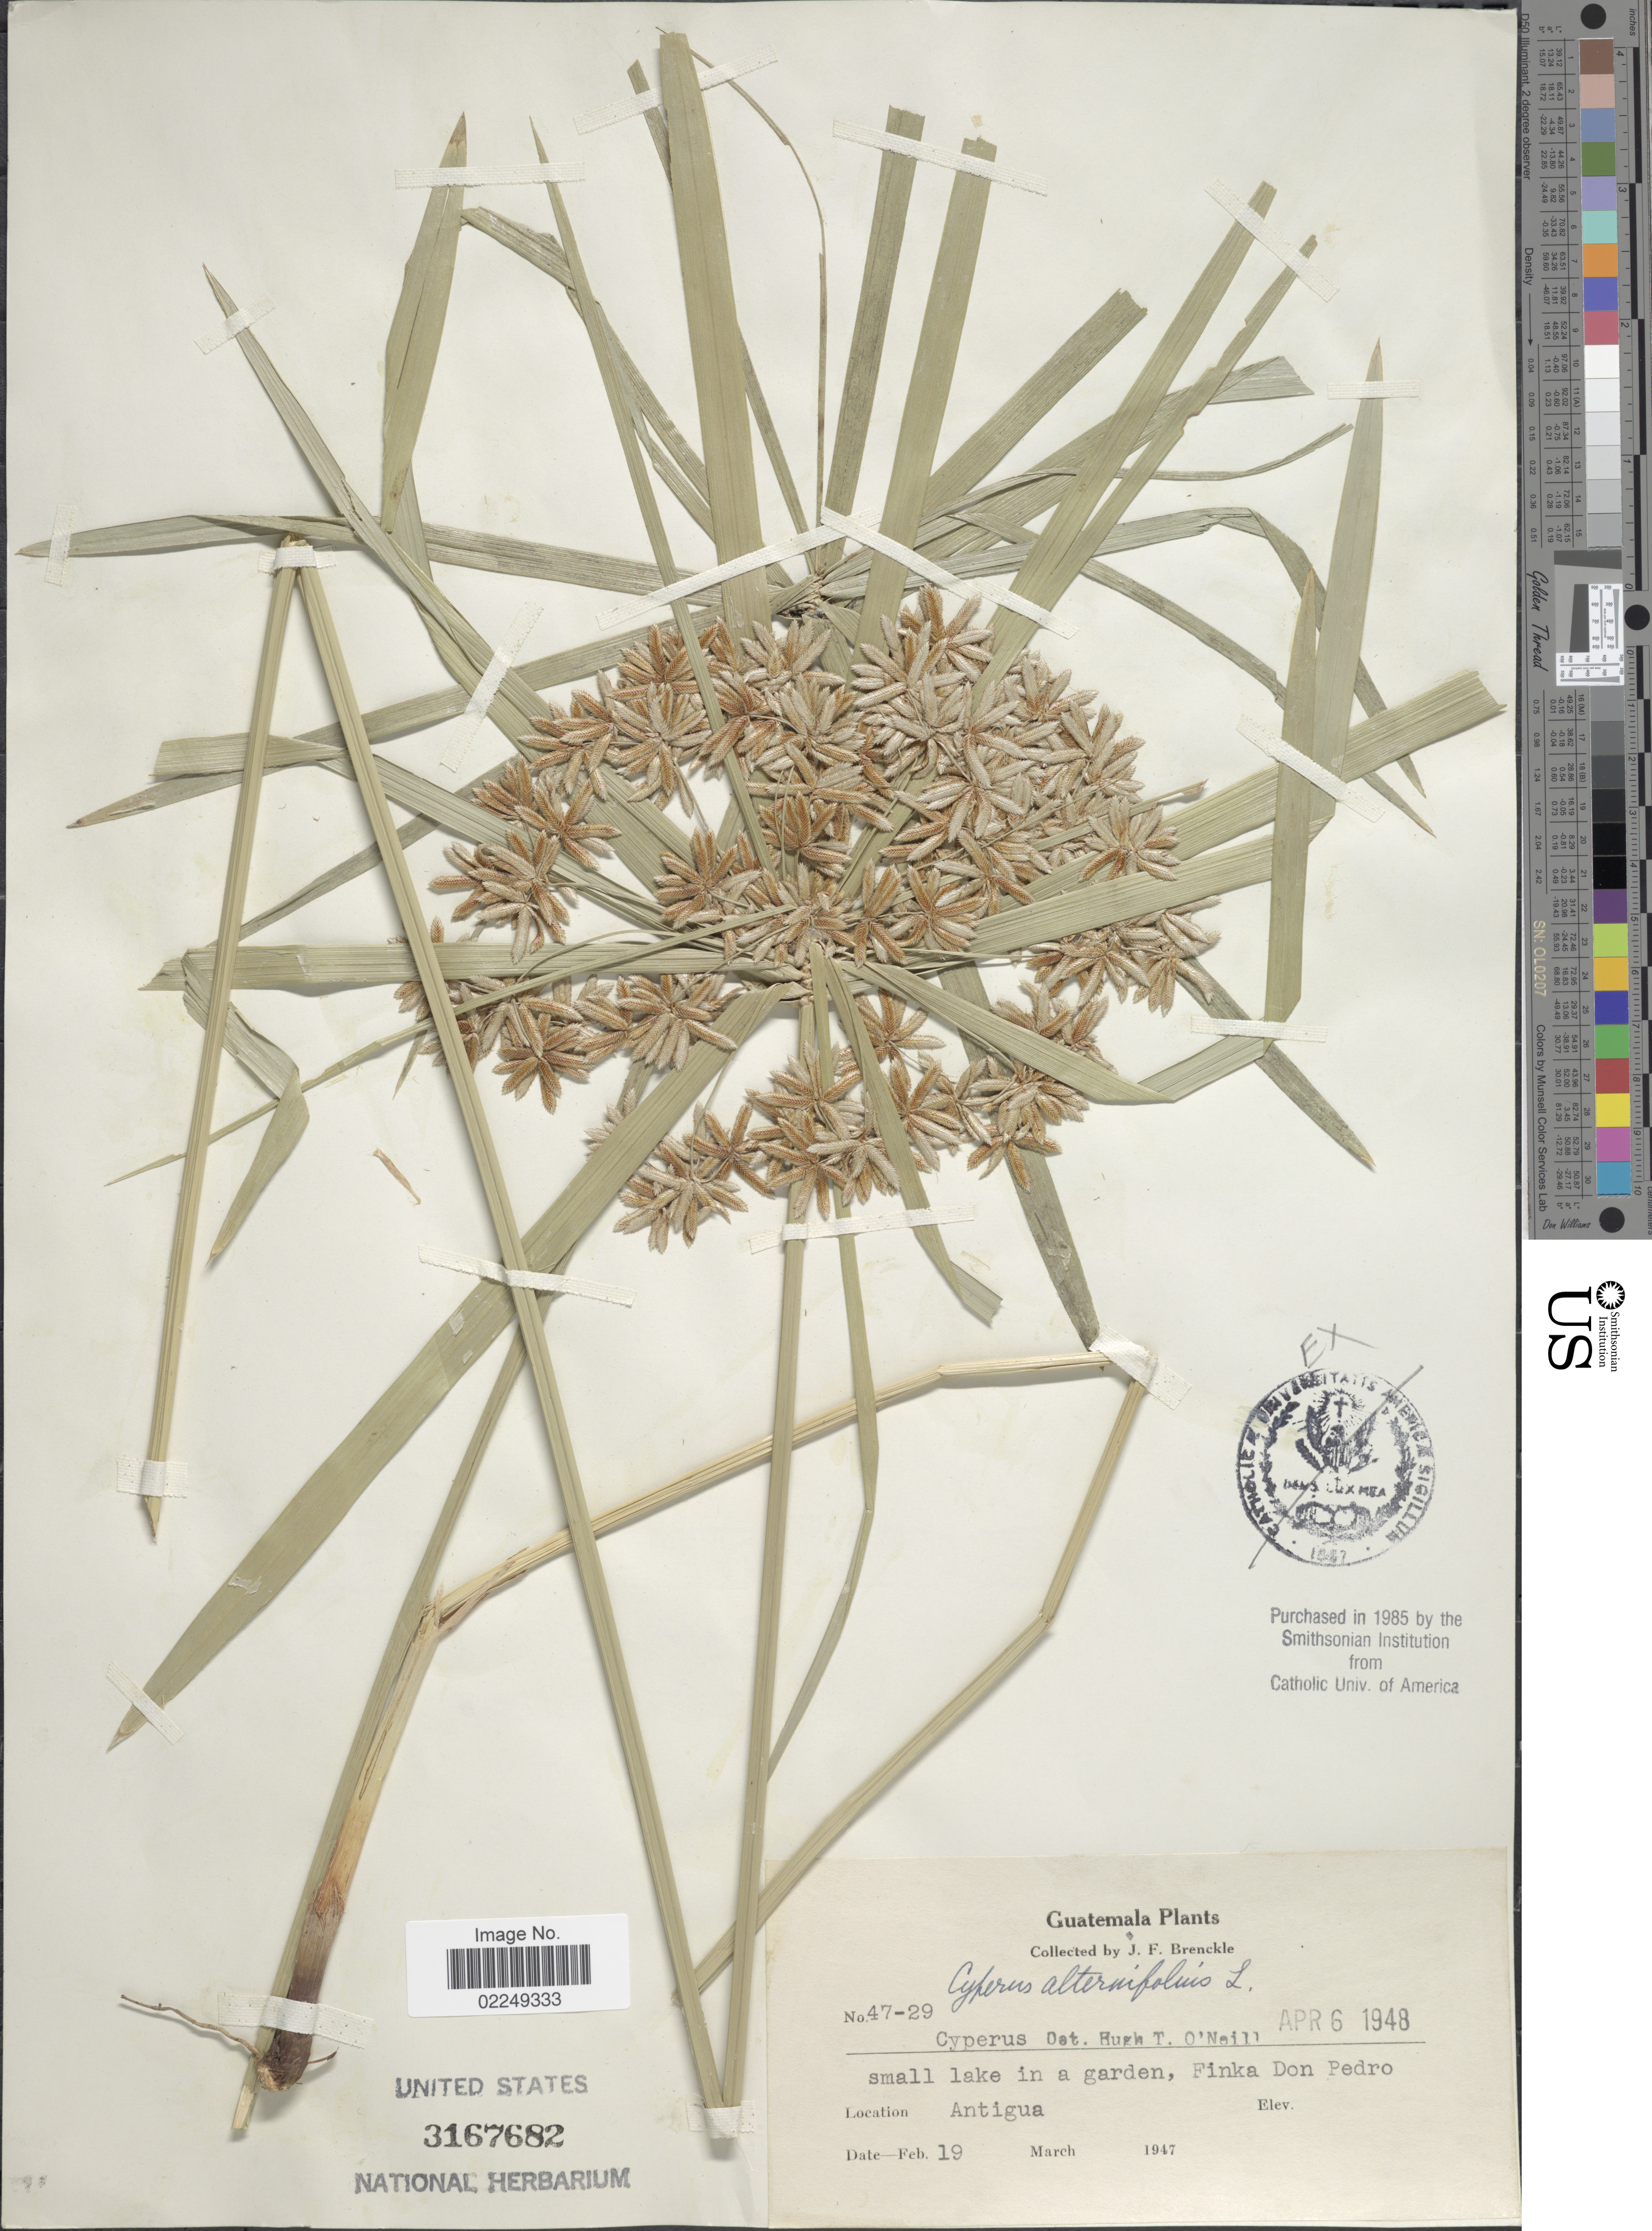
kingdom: Plantae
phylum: Tracheophyta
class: Liliopsida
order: Poales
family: Cyperaceae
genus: Cyperus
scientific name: Cyperus involucratus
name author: Rottb.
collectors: J. Brenckle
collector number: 47-29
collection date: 1947-02-19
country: Guatemala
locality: Small lake in a garden, Finka Don Pedro, Antigua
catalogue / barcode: US 3167682